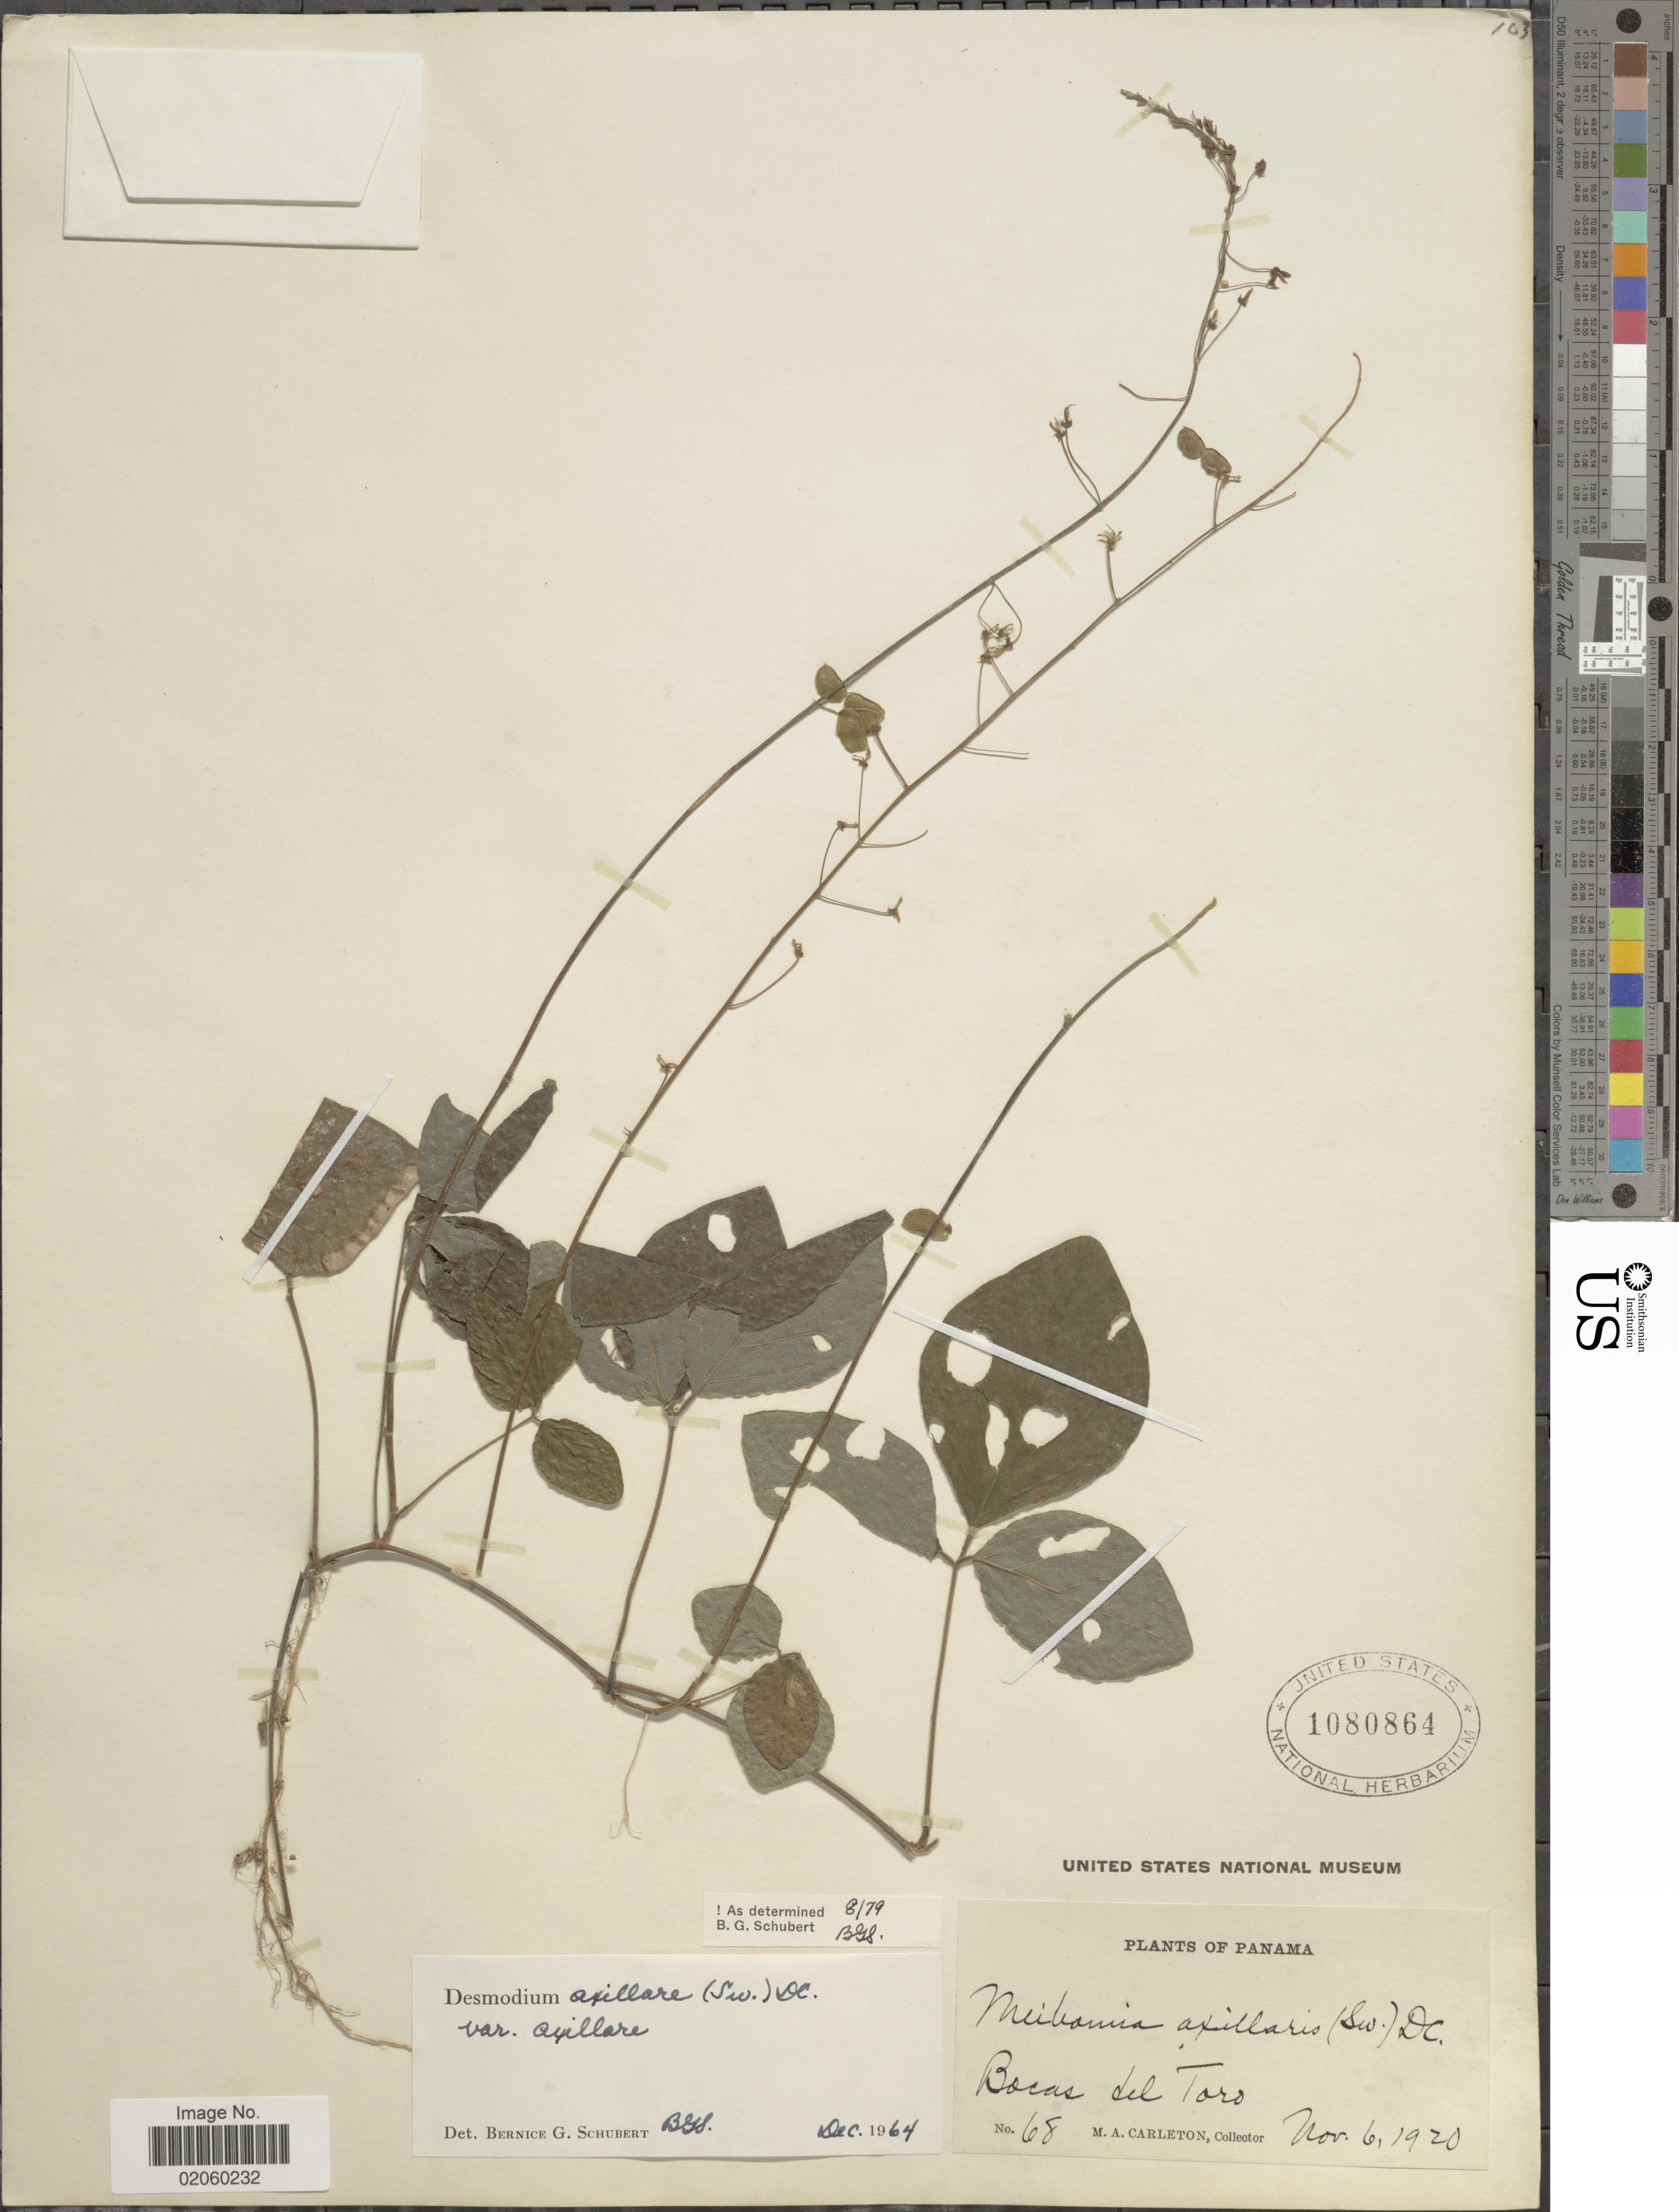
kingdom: Plantae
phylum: Tracheophyta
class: Magnoliopsida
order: Fabales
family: Fabaceae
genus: Desmodium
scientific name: Desmodium axillare var. axillare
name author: (Sw.) DC.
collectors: M. A. Carleton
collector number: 68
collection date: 1920-11-06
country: Panama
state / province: Bocas del Toro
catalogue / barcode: US 1080864